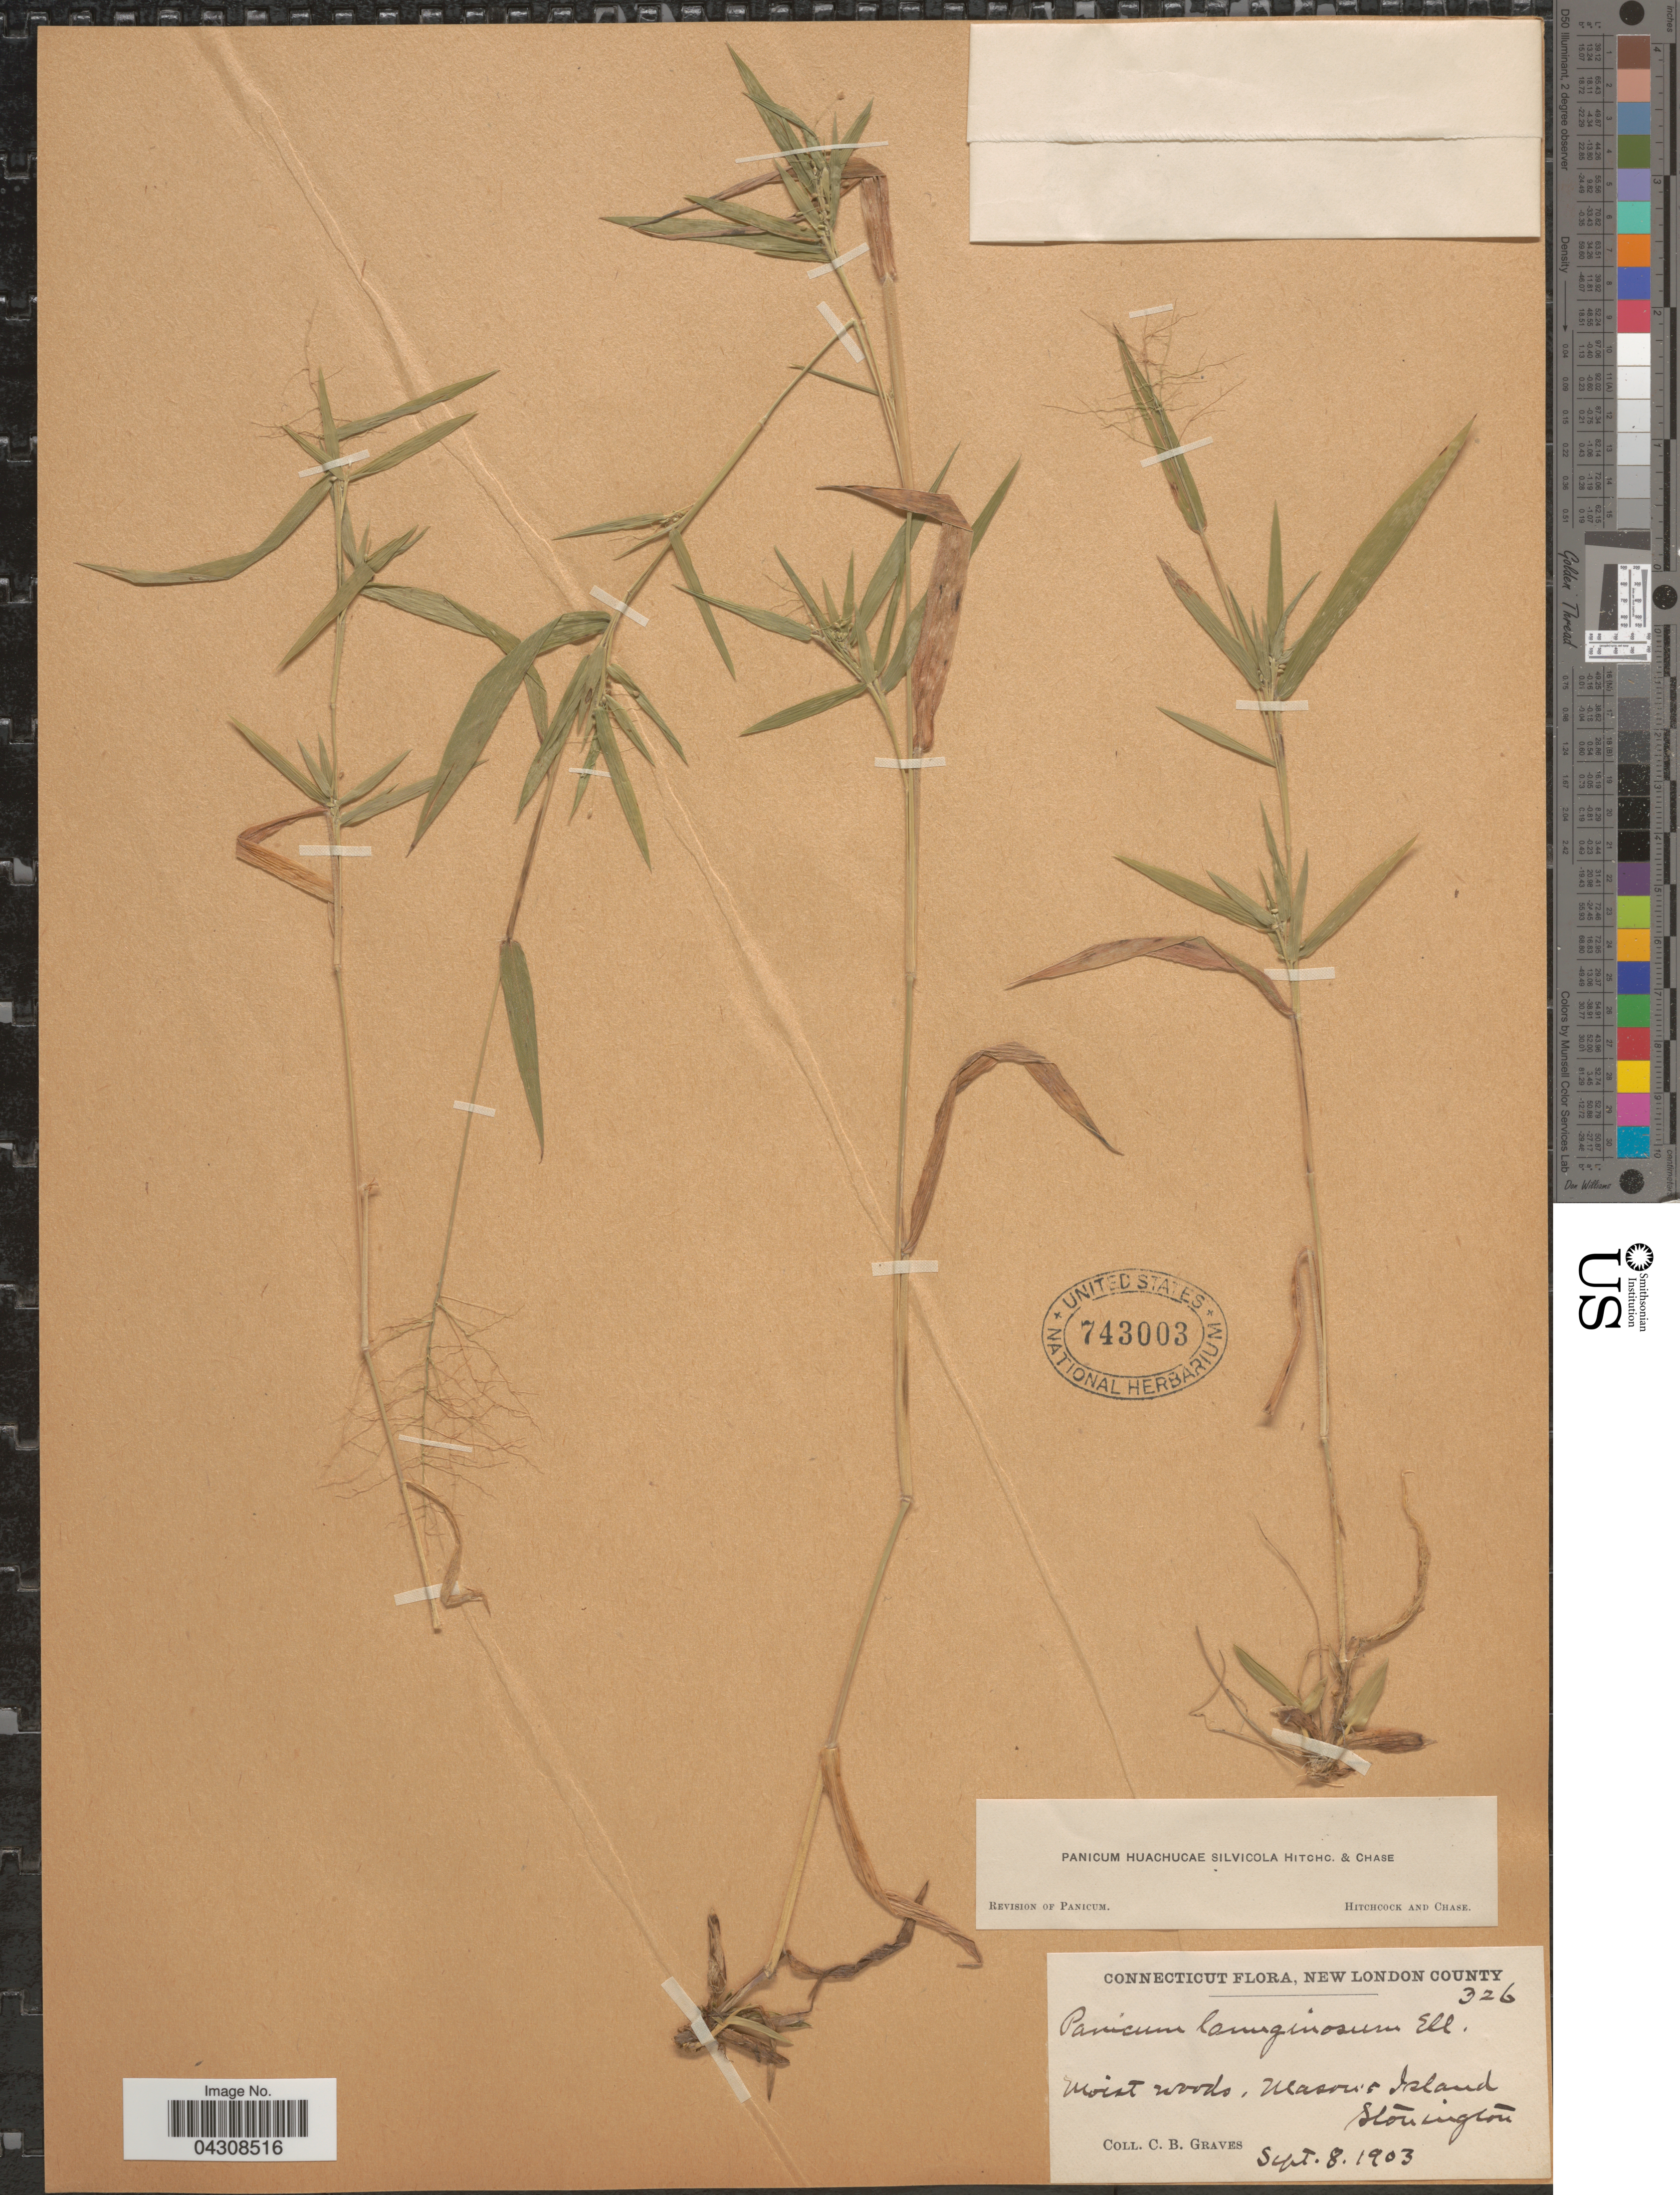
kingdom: Plantae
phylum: Tracheophyta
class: Liliopsida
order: Poales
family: Poaceae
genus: Dichanthelium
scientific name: Dichanthelium acuminatum var. acuminatum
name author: (Sw.) Gould & C.A. Clark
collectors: C. Graves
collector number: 326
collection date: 1903-09-08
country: United States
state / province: Connecticut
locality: New London County. Moist woods, Mason's Island. Stonington.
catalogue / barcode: US 743003